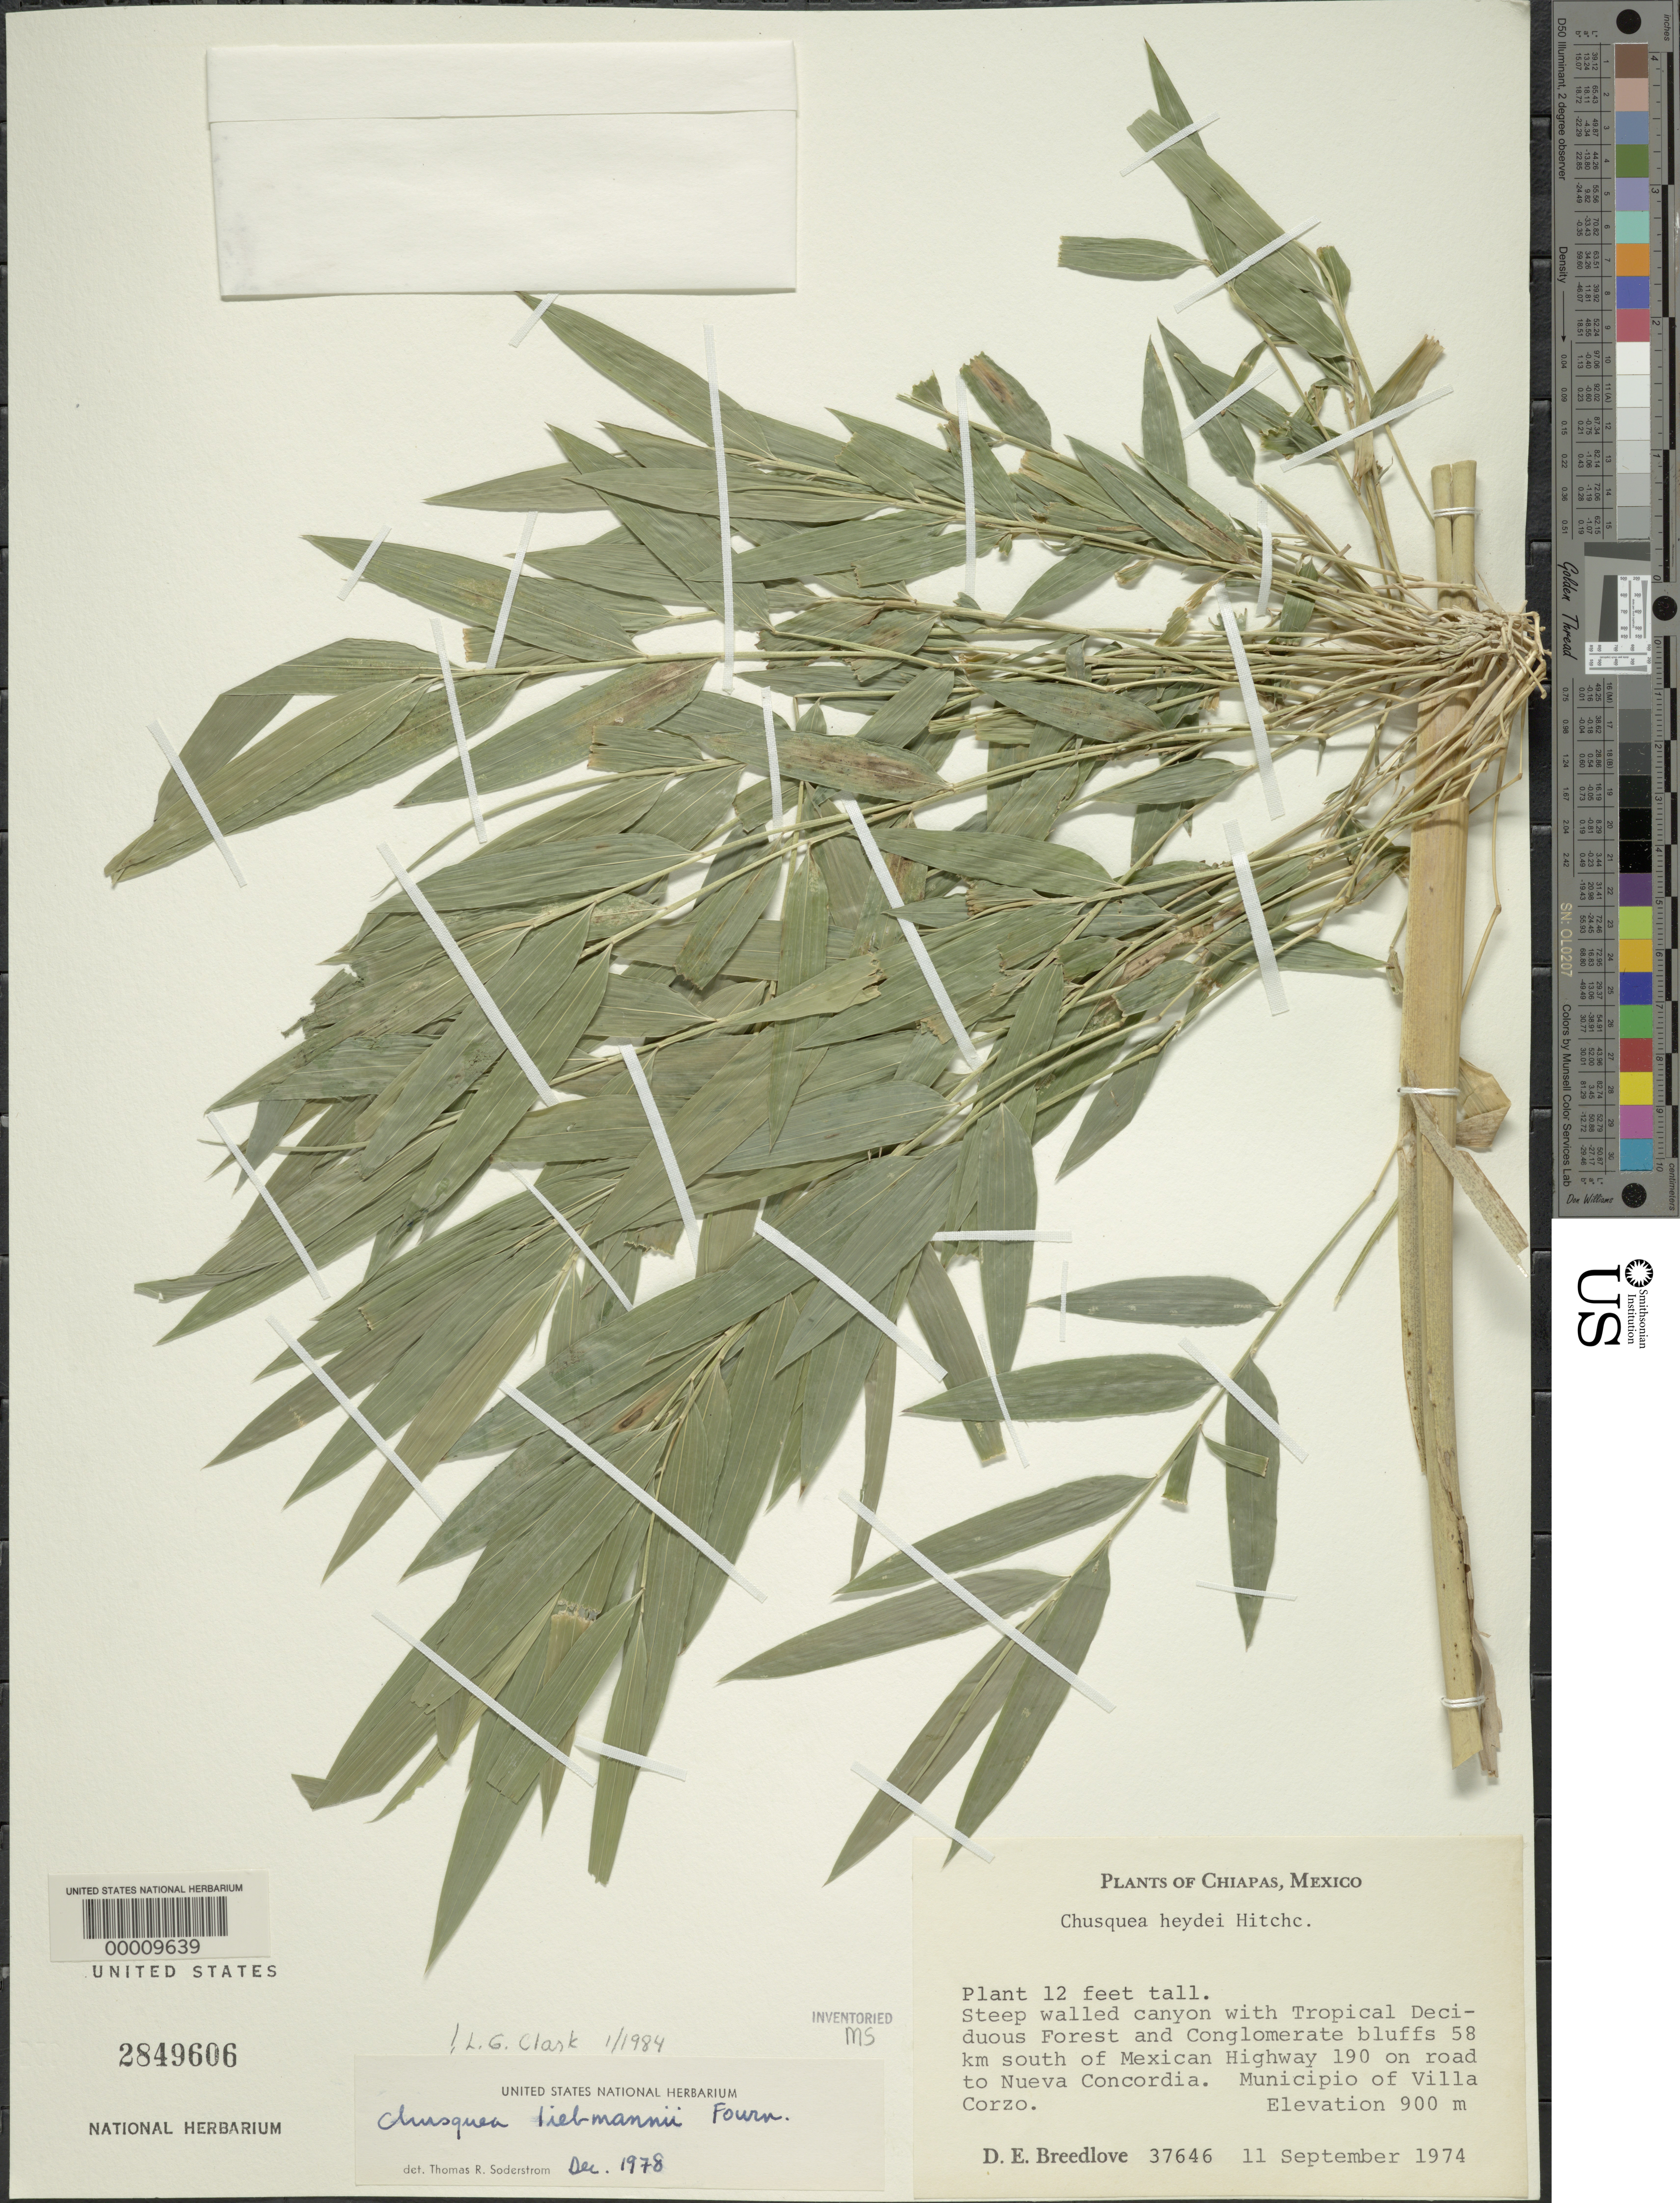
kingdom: Plantae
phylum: Tracheophyta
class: Liliopsida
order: Poales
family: Poaceae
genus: Chusquea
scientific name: Chusquea liebmannii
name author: E. Fourn.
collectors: D. E. Breedlove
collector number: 37646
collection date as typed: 11 Sep 1974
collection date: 1974-09-11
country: Mexico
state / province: Chiapas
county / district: Villa Corzo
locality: Nueva Concordia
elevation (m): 900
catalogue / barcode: US 2849606